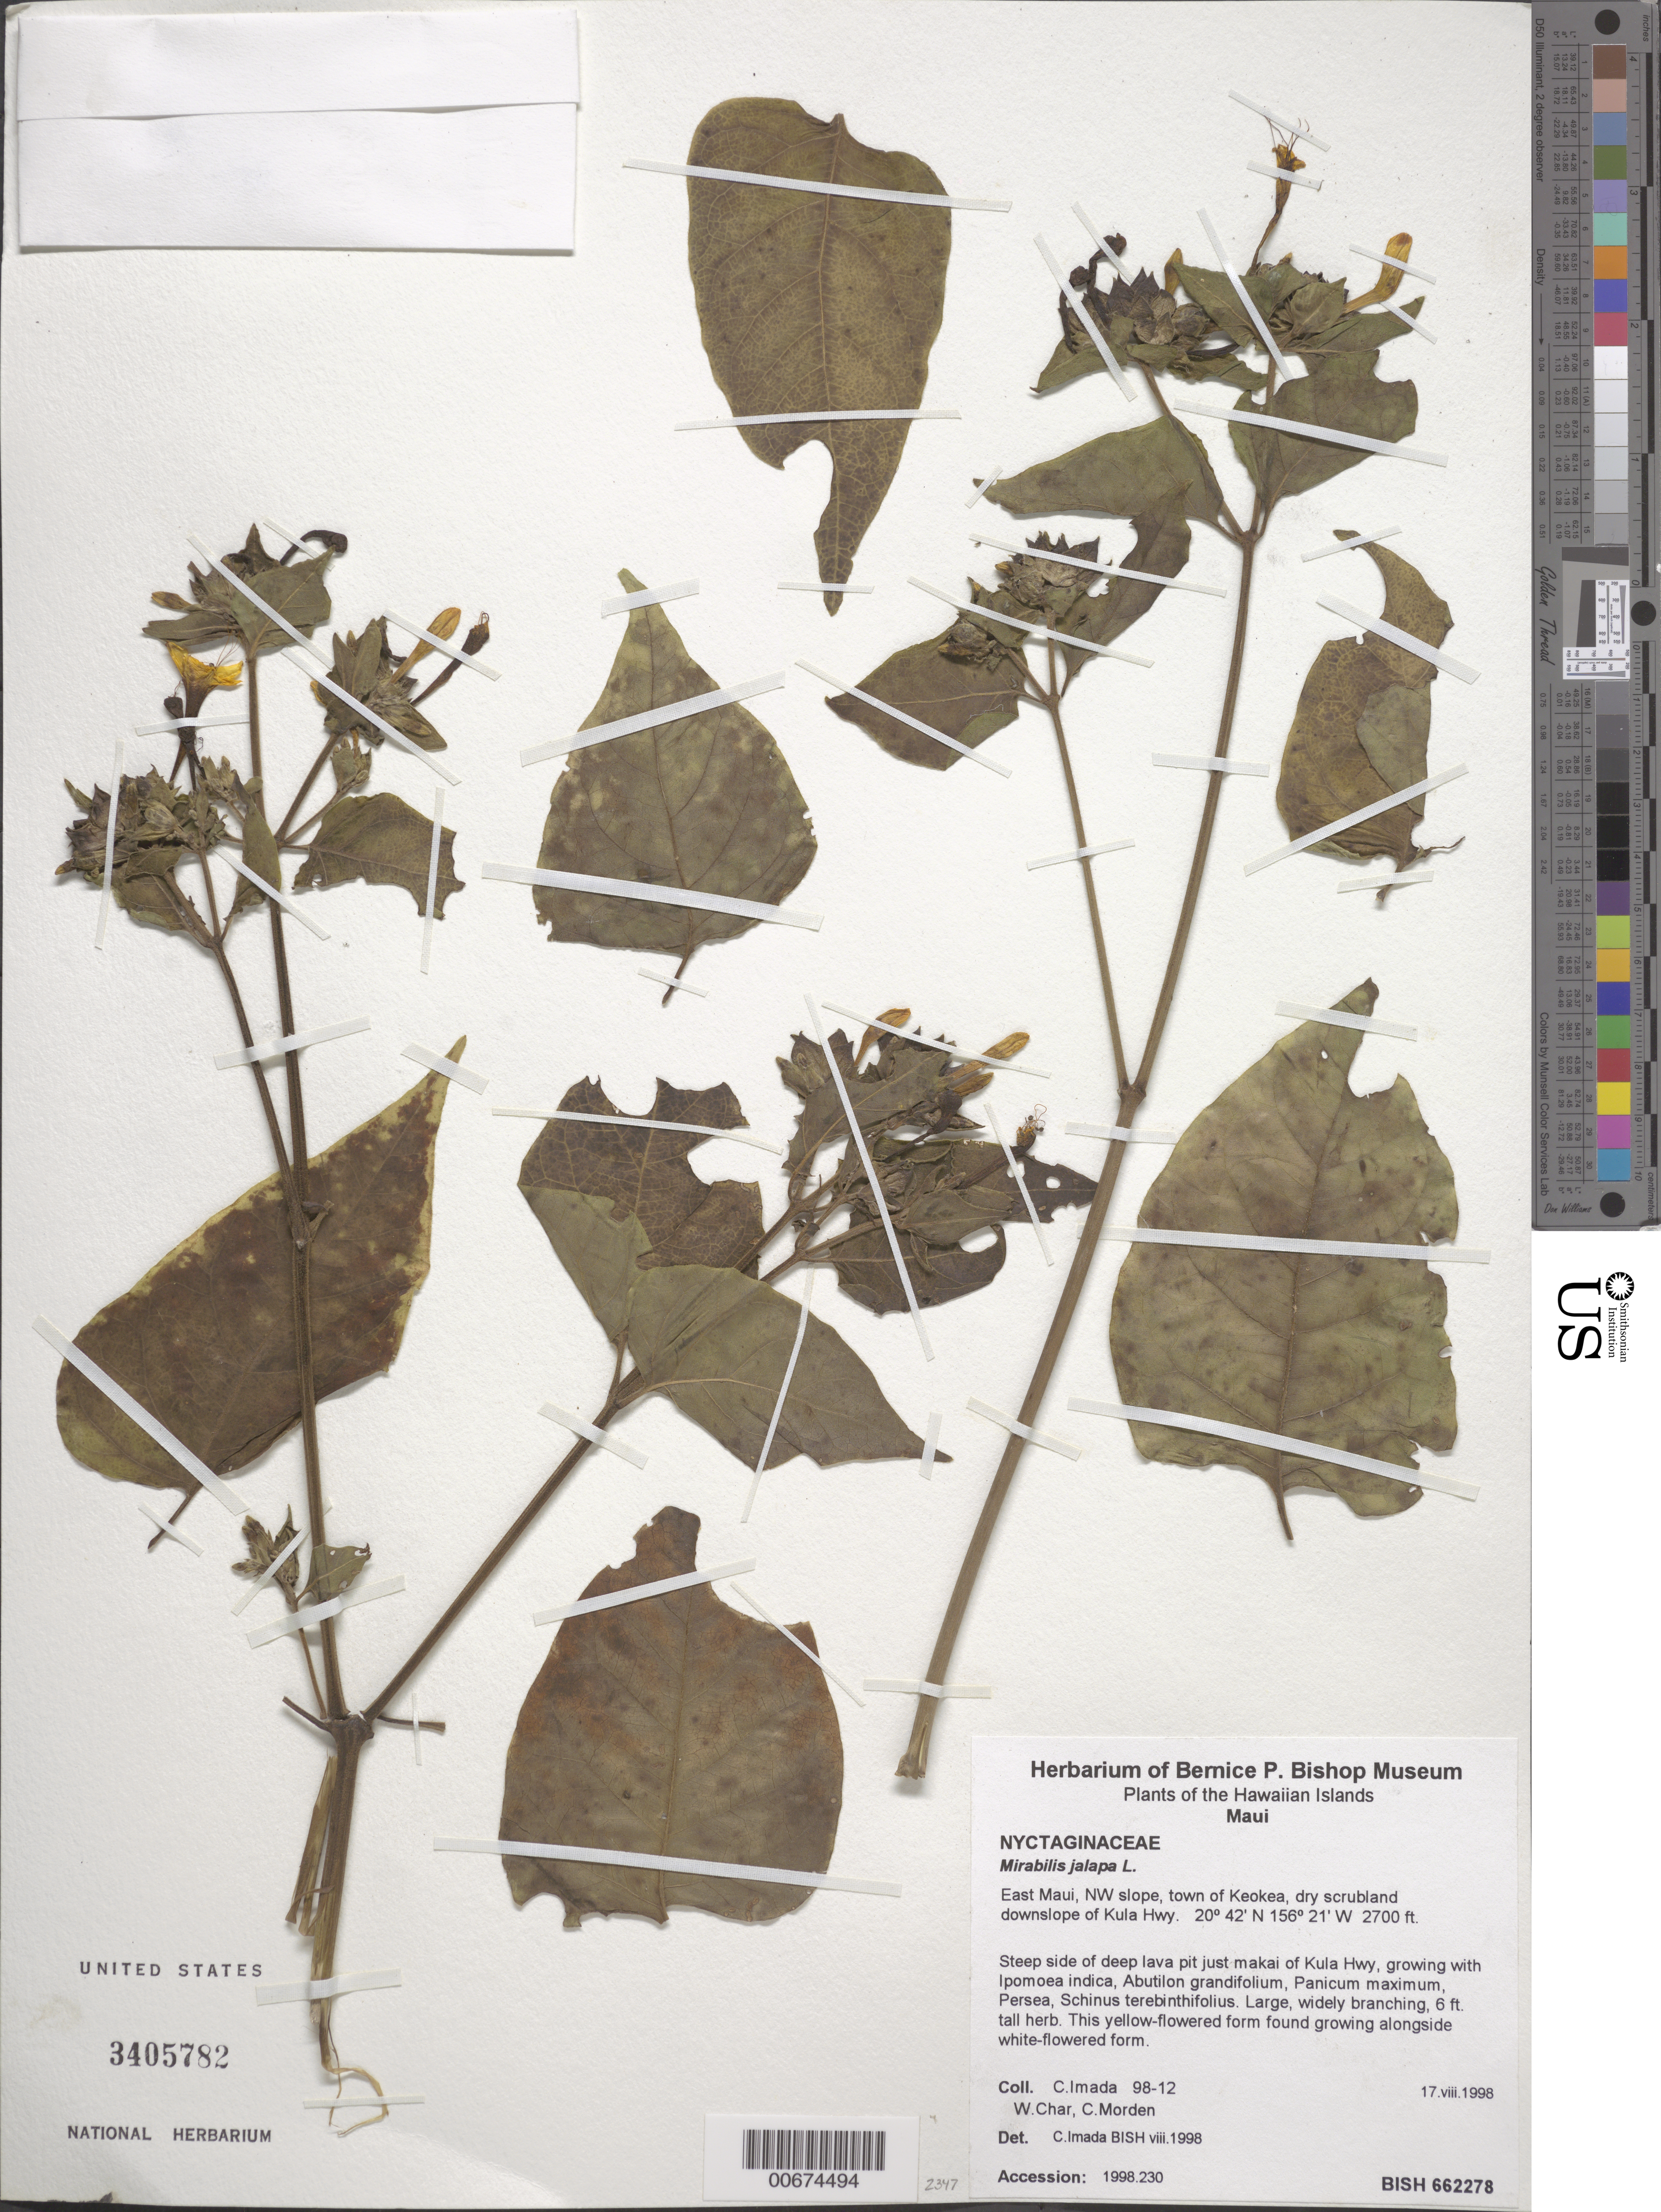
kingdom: Plantae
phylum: Tracheophyta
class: Magnoliopsida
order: Caryophyllales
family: Nyctaginaceae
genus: Mirabilis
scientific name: Mirabilis jalapa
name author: L.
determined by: Imada, C.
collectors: C. Imada, W. Char & C. Morden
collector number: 98-12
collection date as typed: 17 Aug 1998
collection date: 1998-08-17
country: United States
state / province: Hawaii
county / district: Maui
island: Maui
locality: East Maui, NW slope, town of Keokea, dry scrubland downslope of Kula Hwy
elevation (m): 823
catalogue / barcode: US 3405782